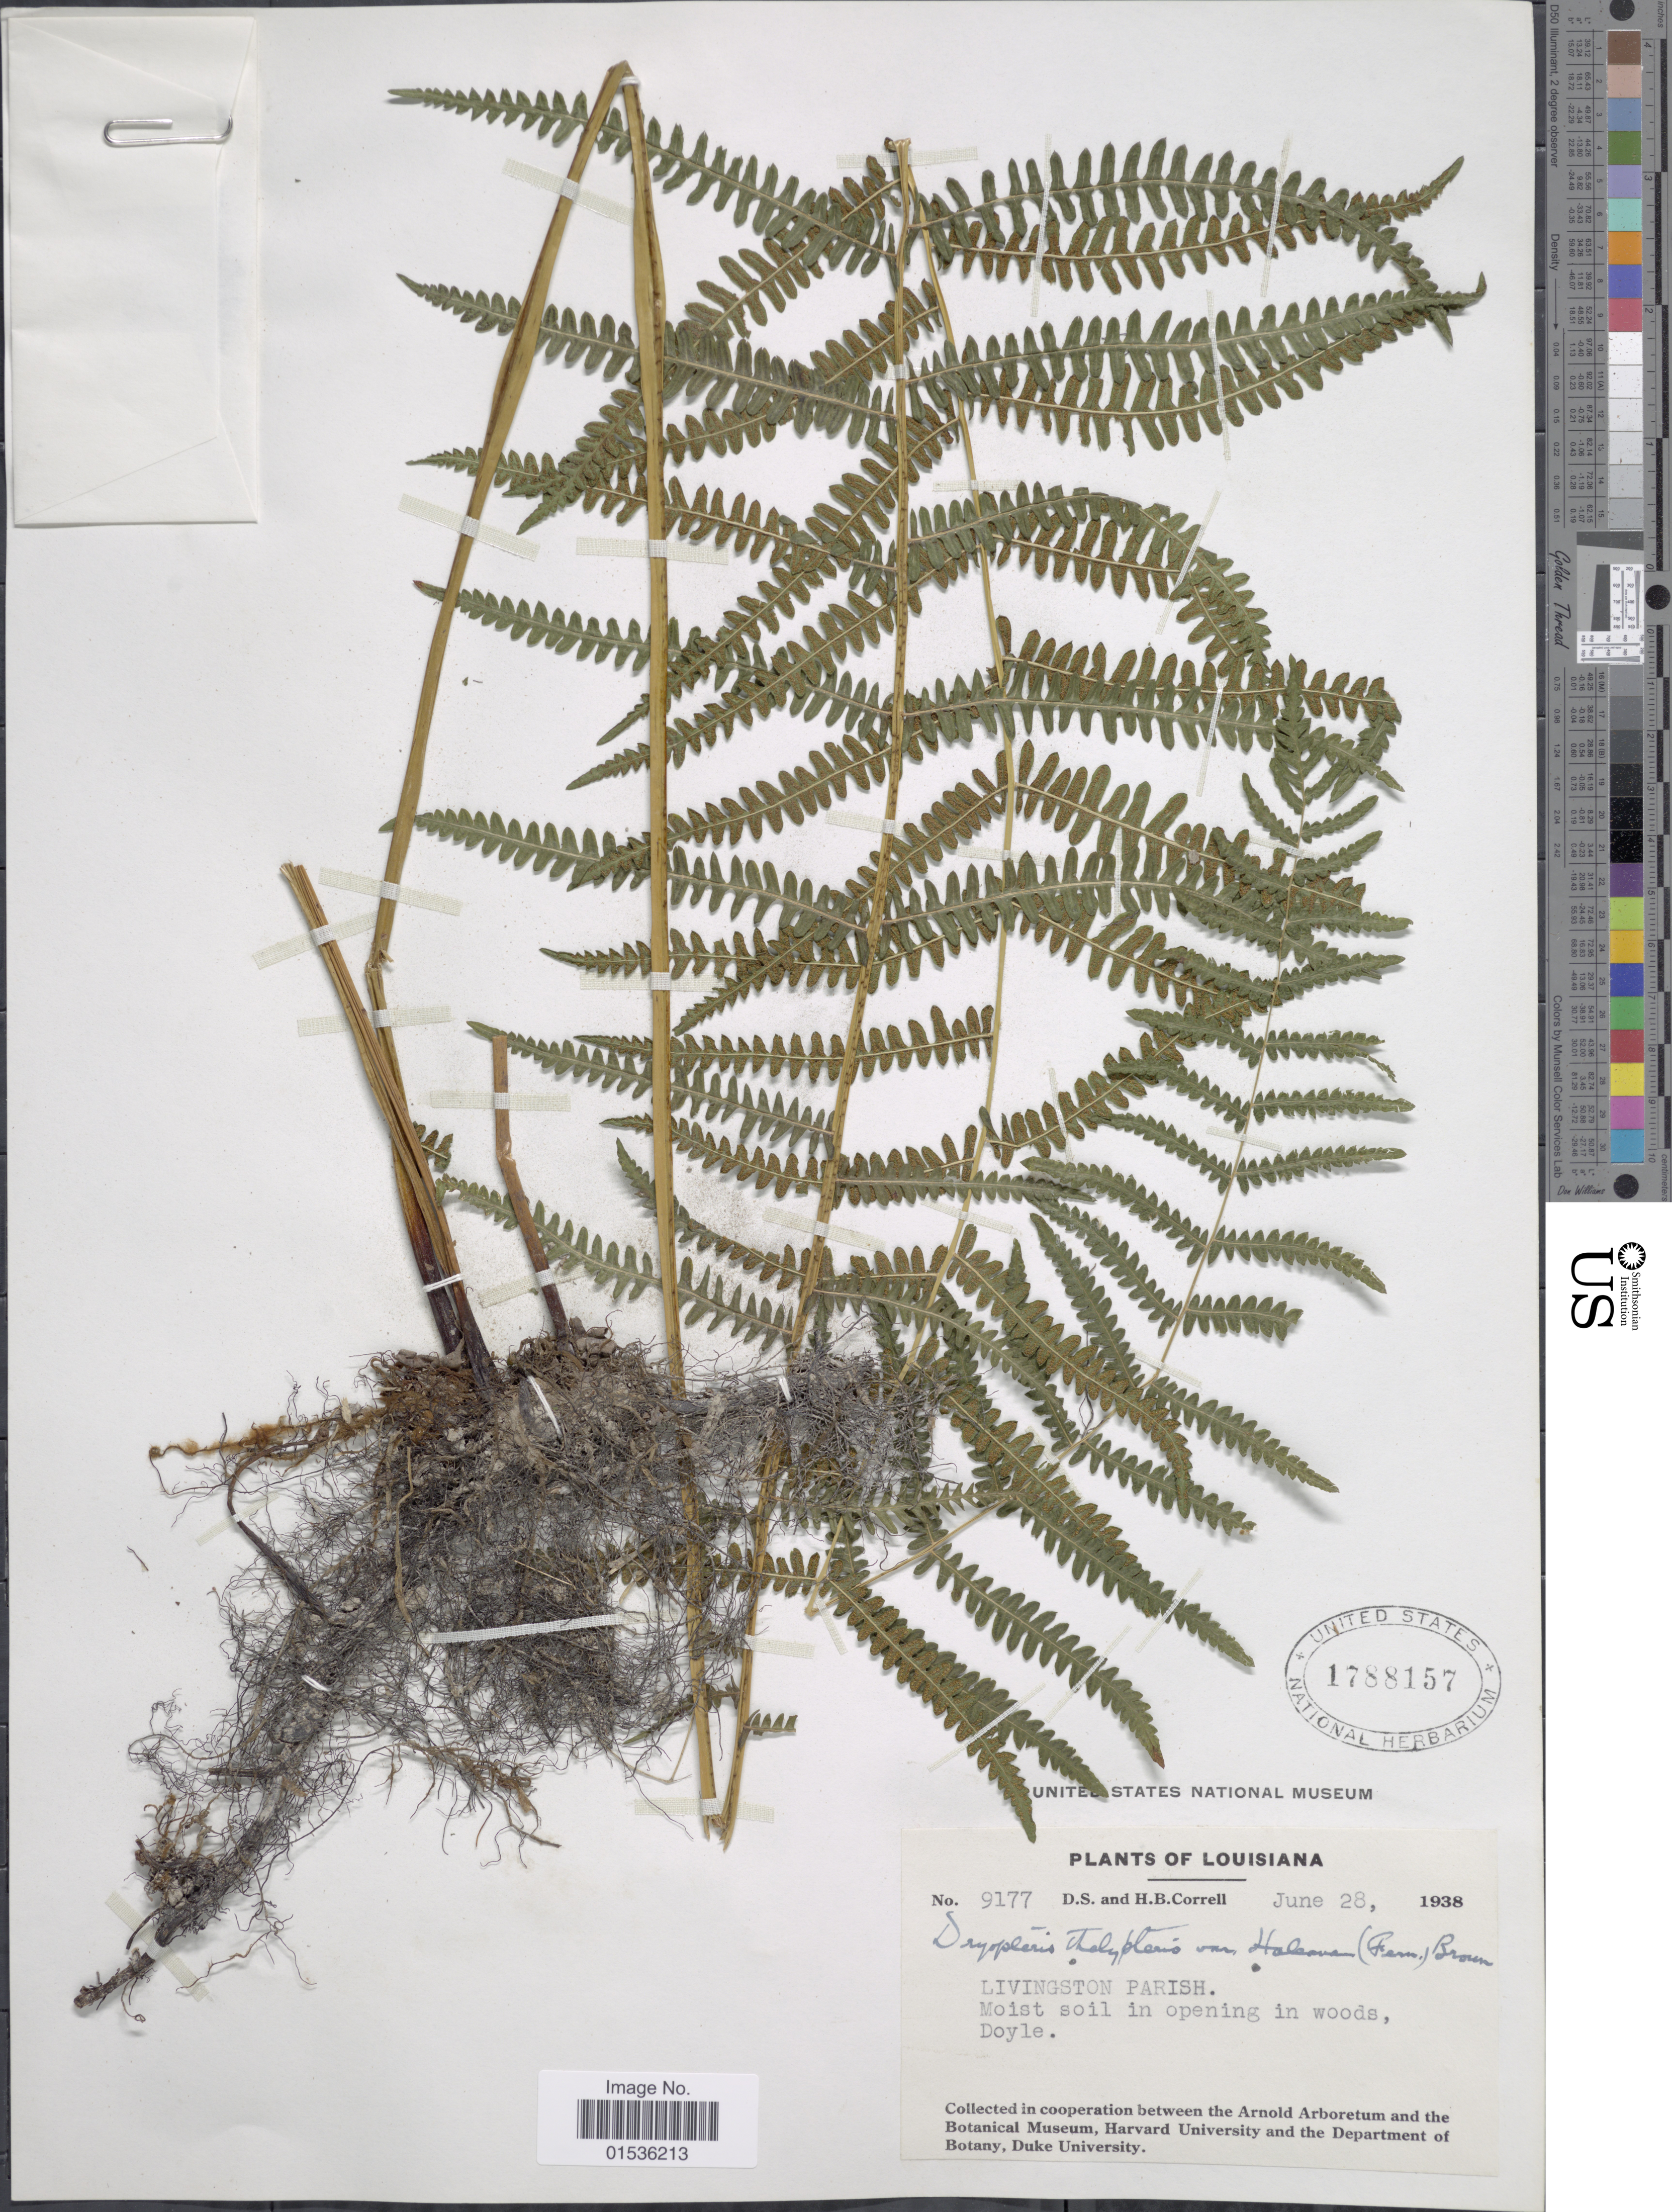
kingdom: Plantae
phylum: Tracheophyta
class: Polypodiopsida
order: Polypodiales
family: Thelypteridaceae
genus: Phegopteris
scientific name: Phegopteris connectilis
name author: (Michx.) Watt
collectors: D. S. Correll & H. Correll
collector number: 9177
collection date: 1938-06-28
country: United States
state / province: Louisiana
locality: Louisiana, Livingston Parish.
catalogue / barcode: US 1788157